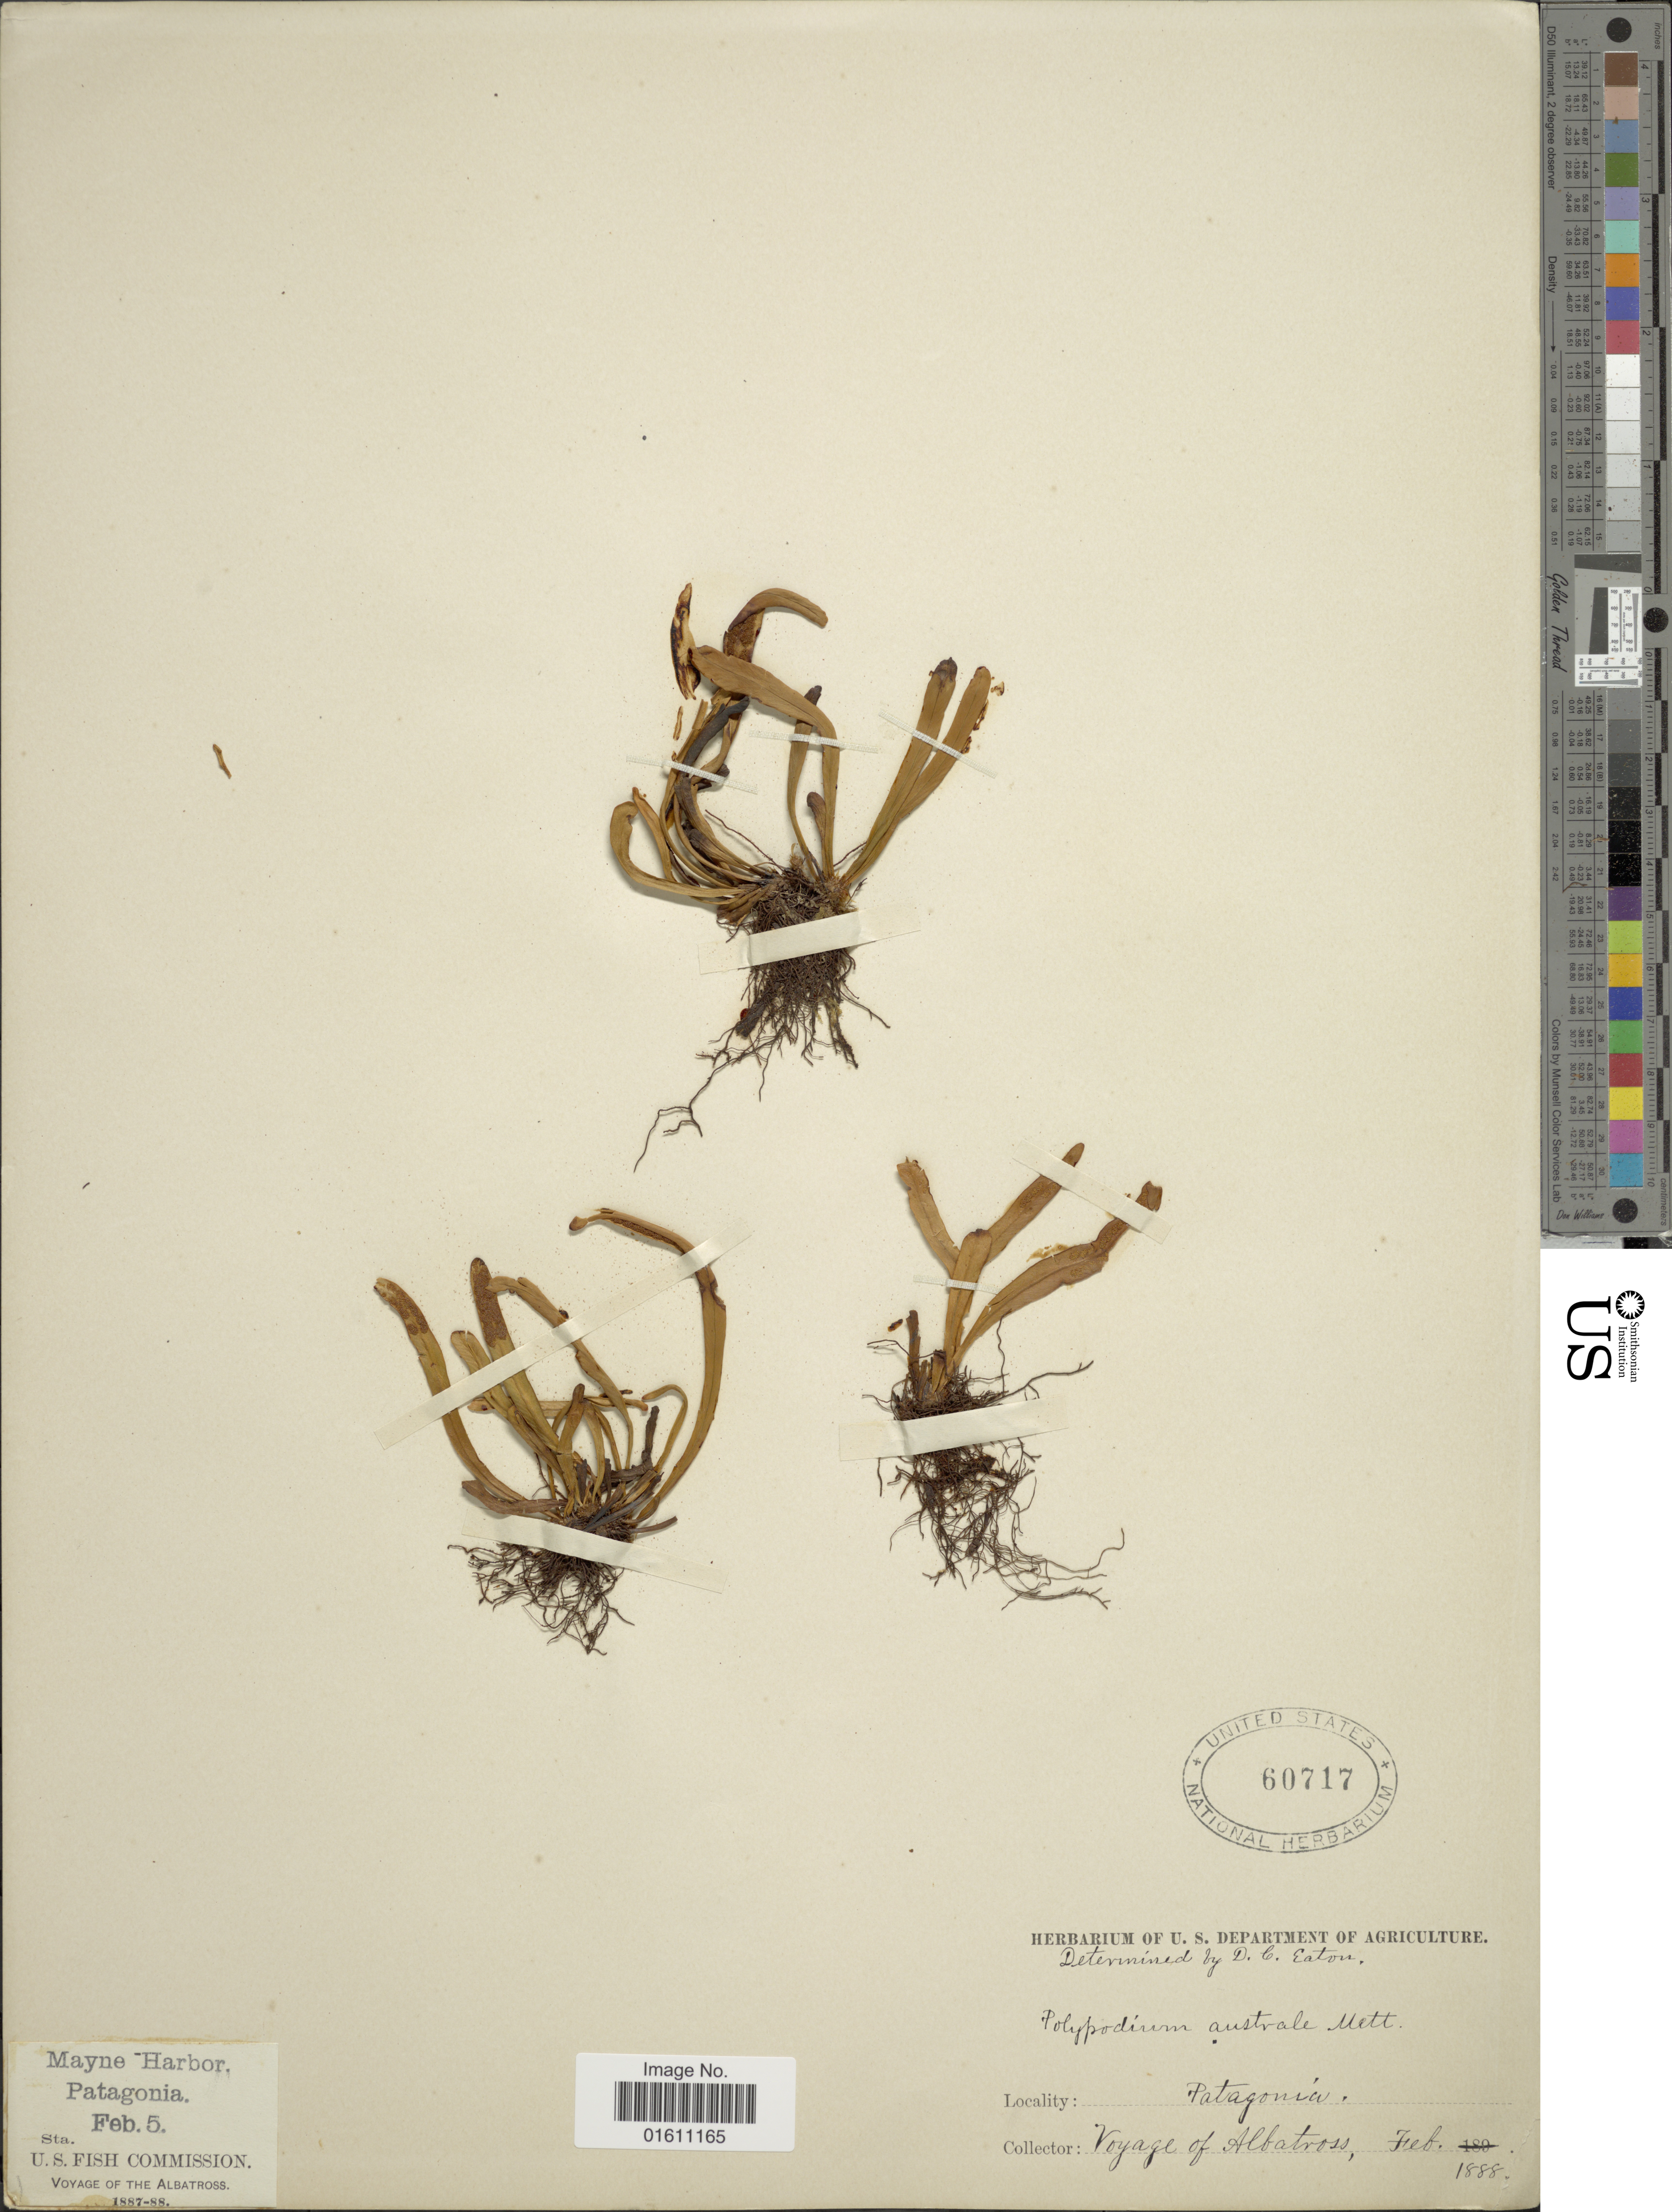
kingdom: Plantae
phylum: Tracheophyta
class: Polypodiopsida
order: Polypodiales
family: Polypodiaceae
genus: Notogrammitis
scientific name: Notogrammitis patagonica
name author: (C. Chr.) Parris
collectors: "The Albatross"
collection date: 1888-02-05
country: Chile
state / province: Magallanes y de la Antártica Chilena (XII)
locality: Mayne Harbor, Patagonia.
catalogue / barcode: US 60717